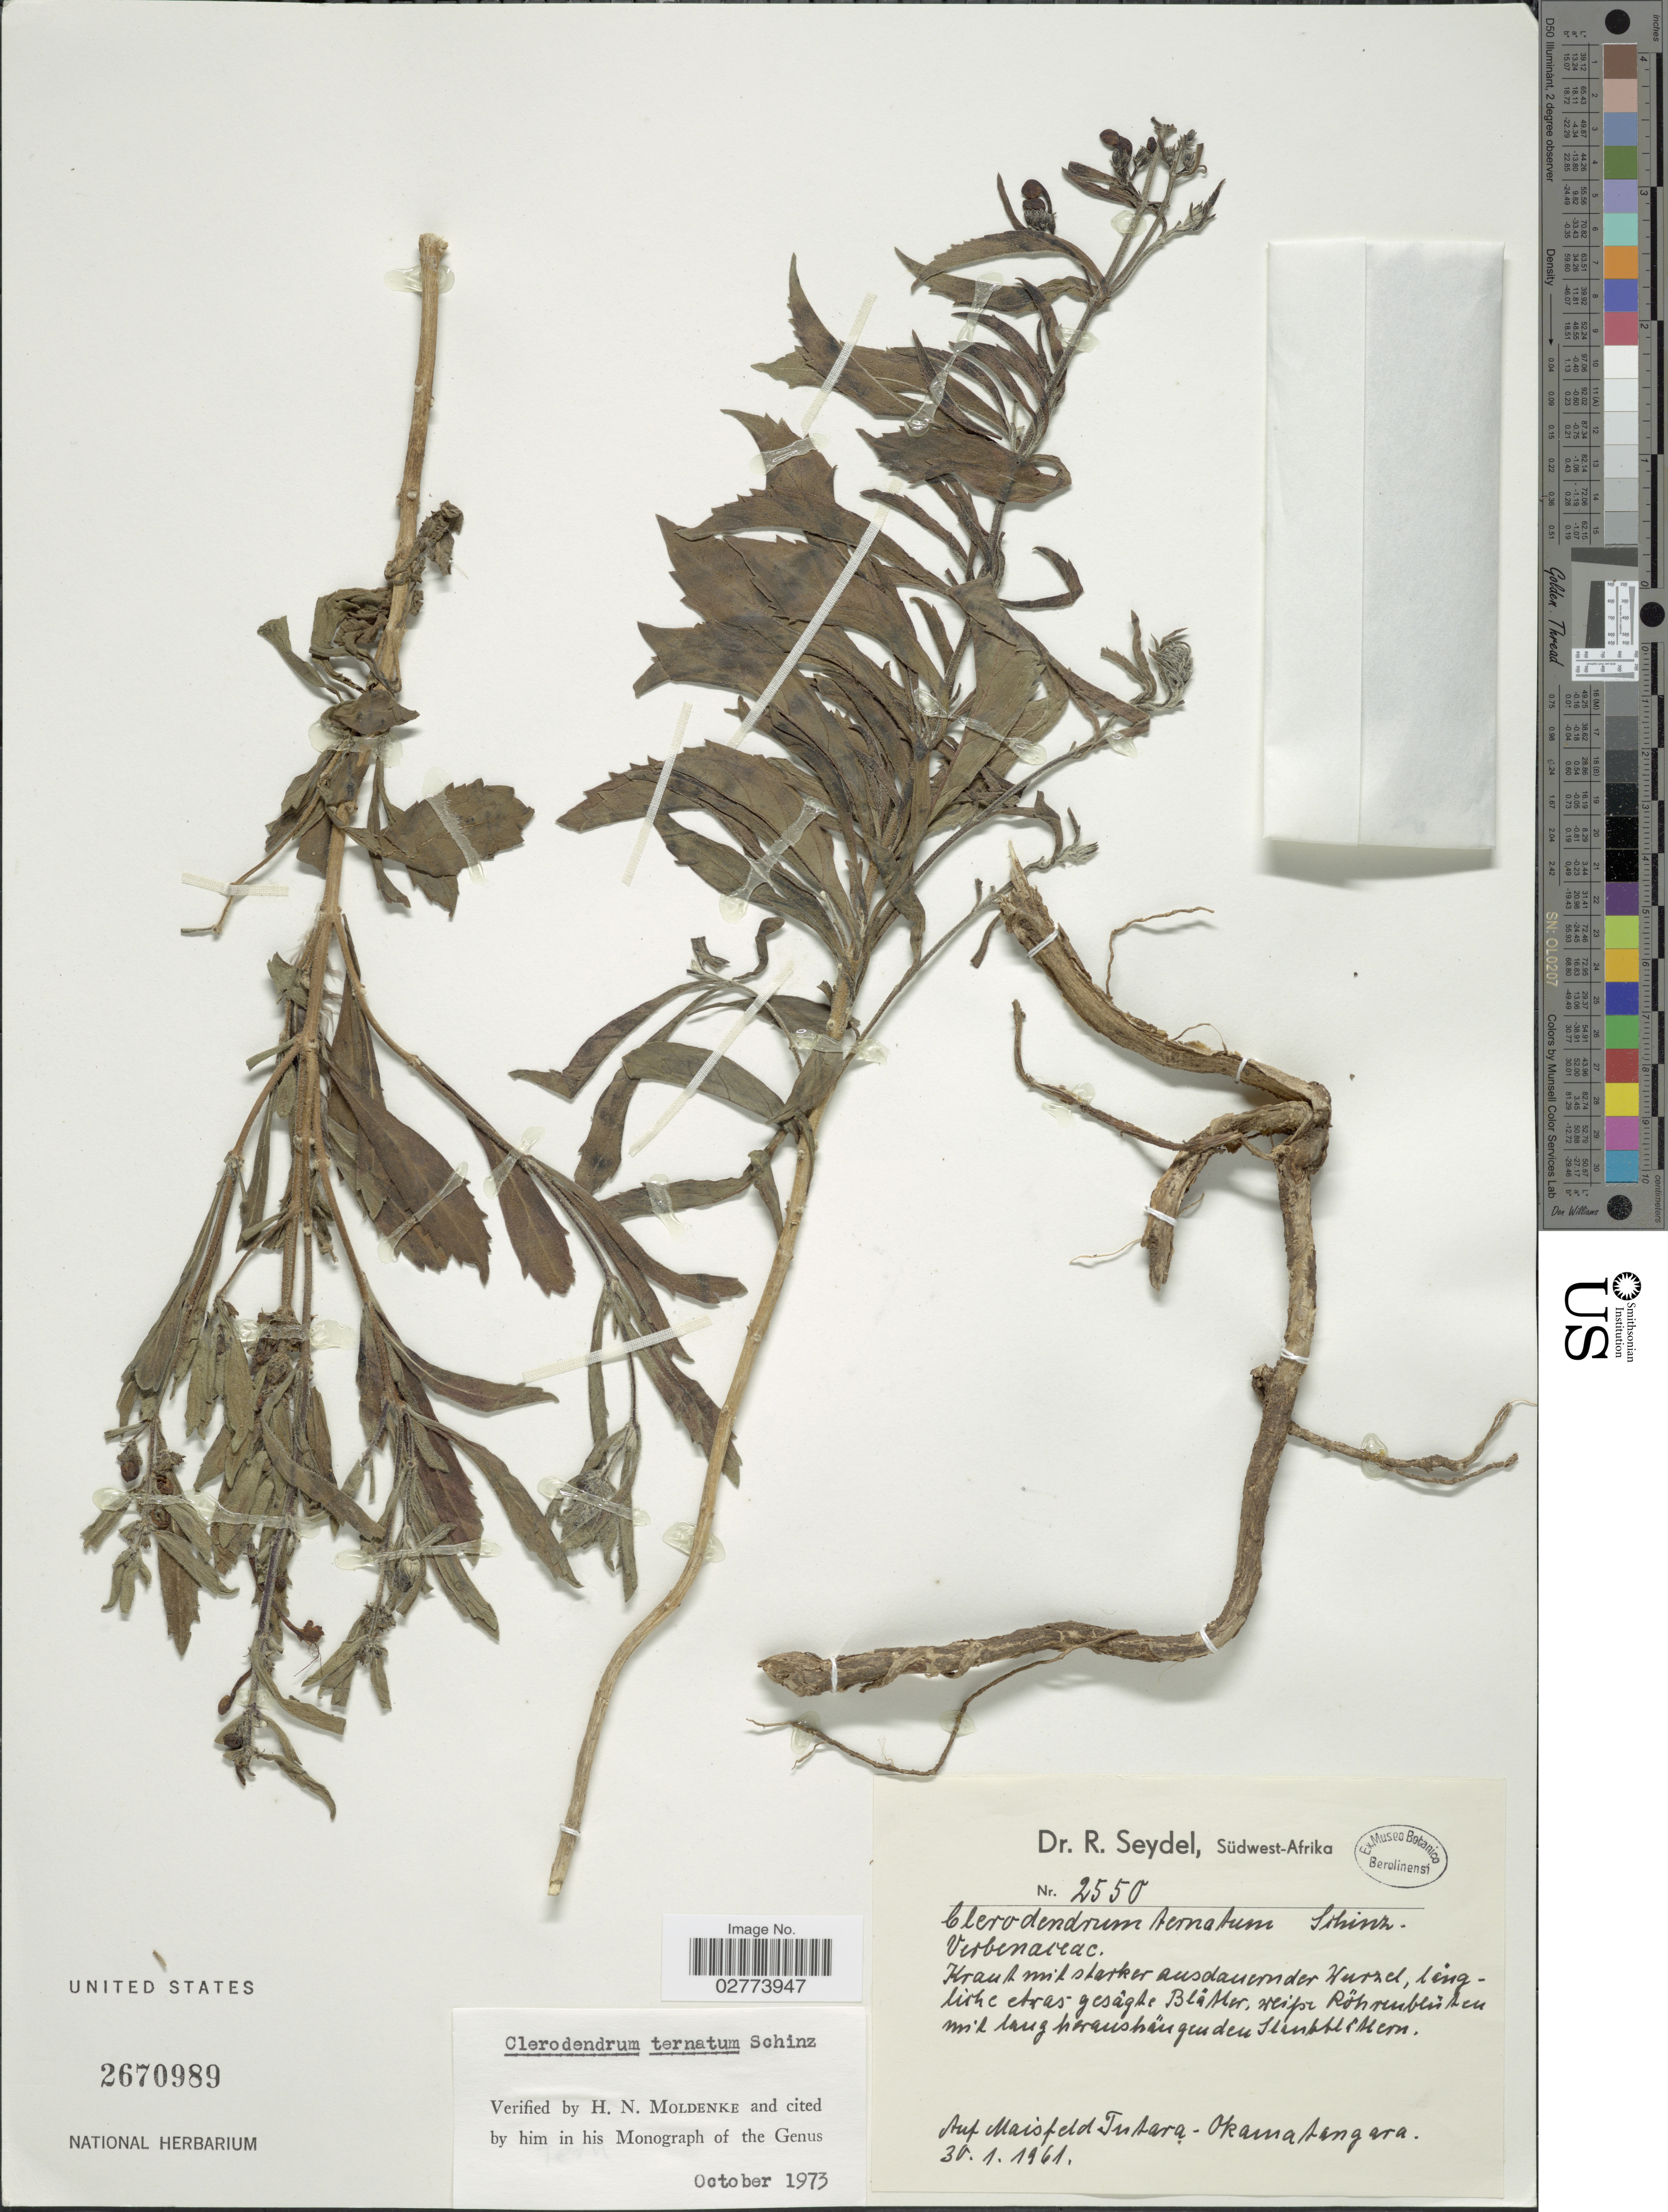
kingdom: Plantae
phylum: Tracheophyta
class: Magnoliopsida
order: Lamiales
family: Lamiaceae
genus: Clerodendrum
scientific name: Clerodendrum ternatum var. ternatum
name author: Schinz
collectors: R. Seydel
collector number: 2550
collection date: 1961-01-30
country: Namibia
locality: Südwest-Afrika. Auf Maisfeld Tutara-Okamatangara.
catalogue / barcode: US 2670989